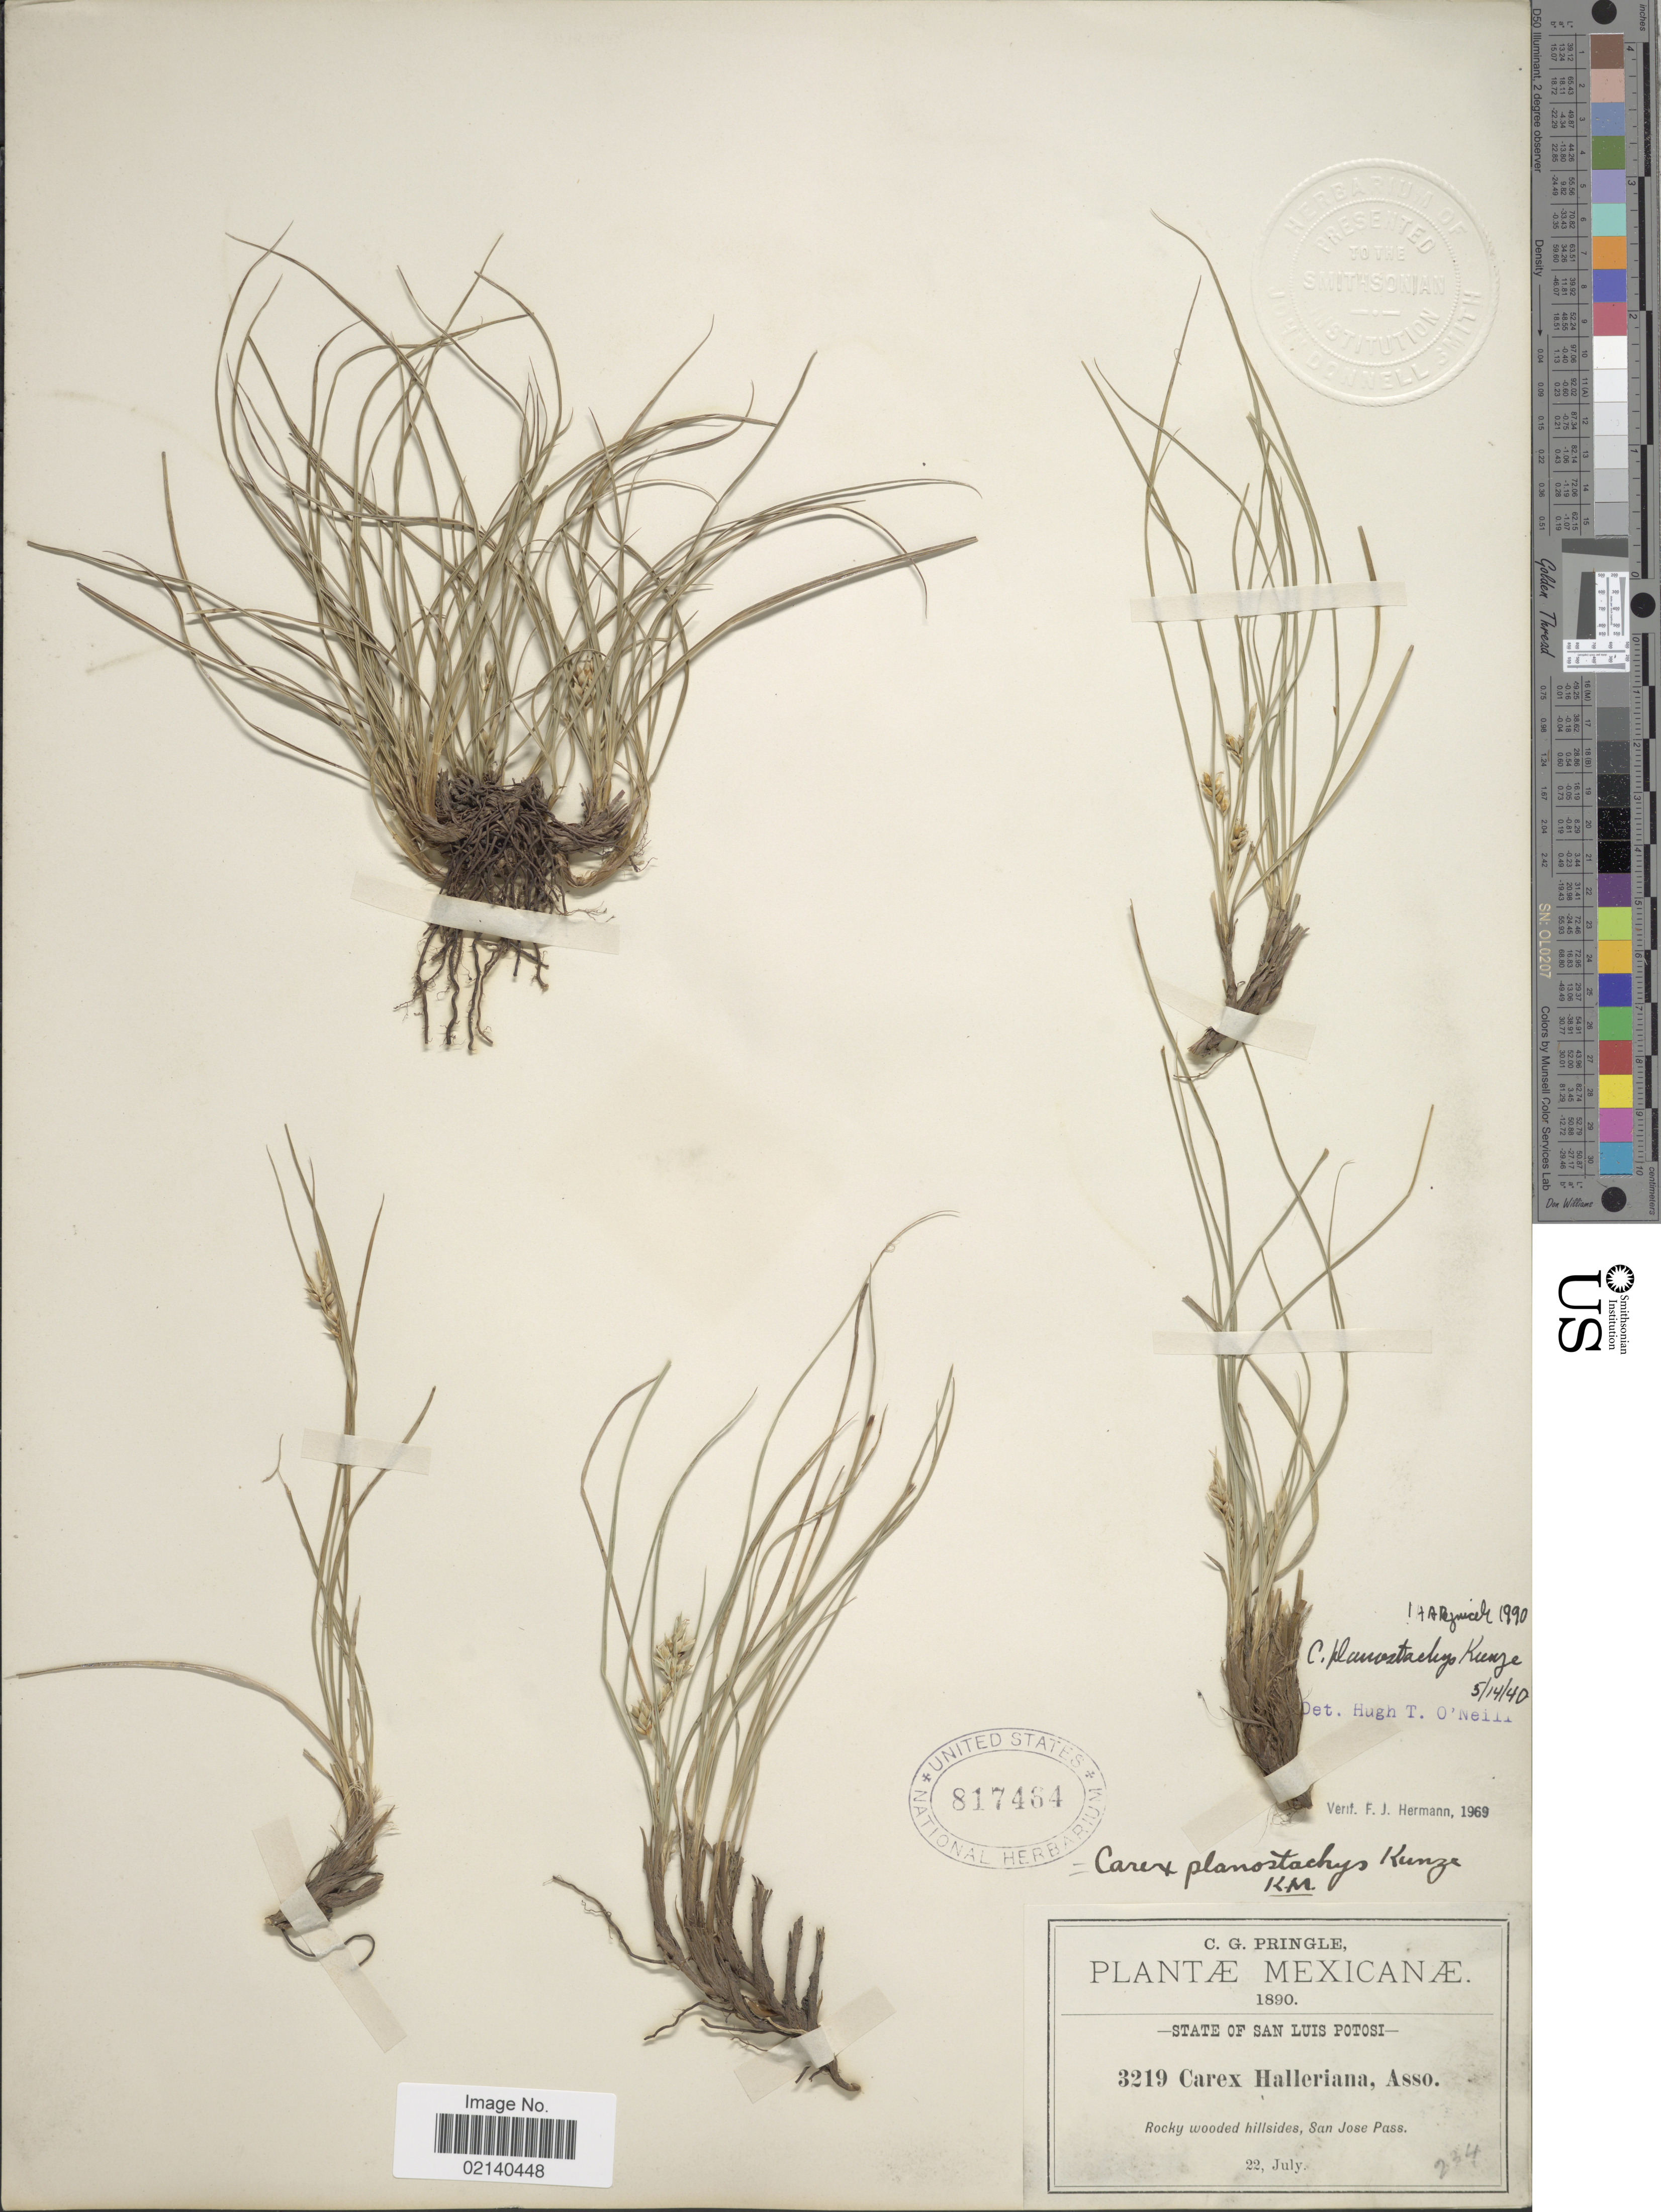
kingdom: Plantae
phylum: Tracheophyta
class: Liliopsida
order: Poales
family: Cyperaceae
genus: Carex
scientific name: Carex planostachys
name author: Kunze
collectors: C. G. Pringle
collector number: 3219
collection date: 1890-07-22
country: Mexico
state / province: San Luis Potosí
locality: Rocky wooded hillsides, San Jose Pass.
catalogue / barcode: US 817464